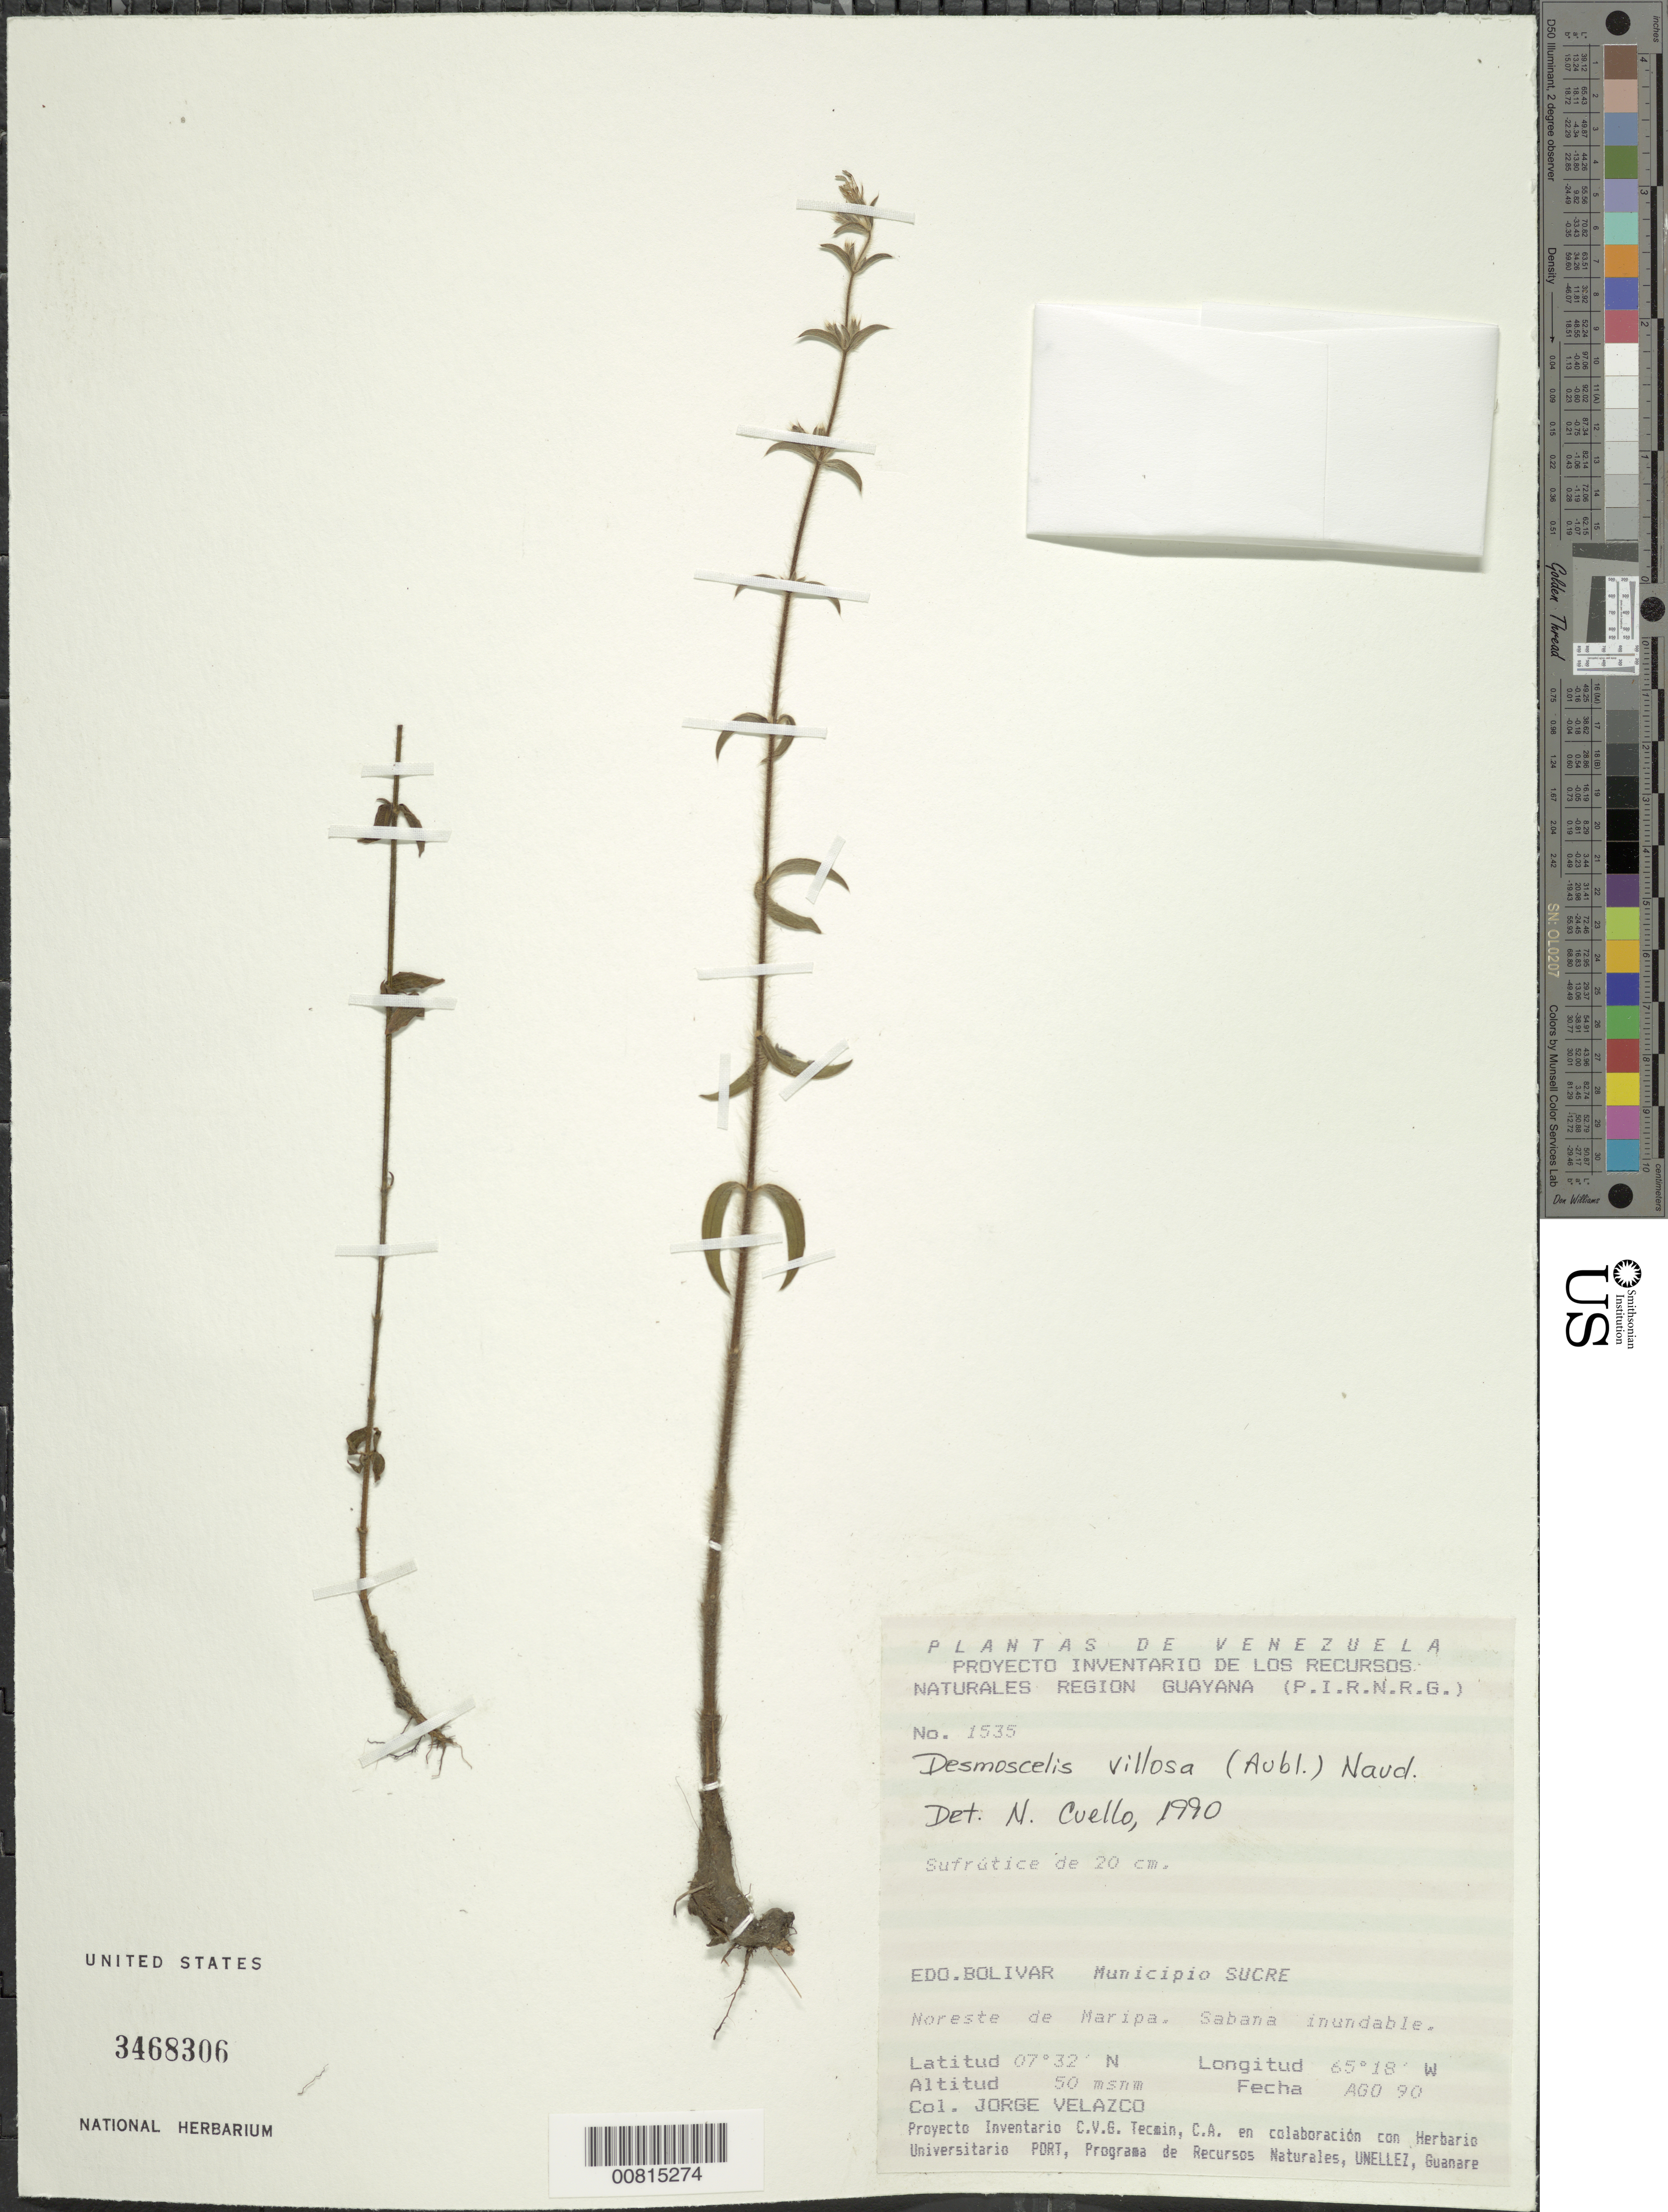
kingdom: Plantae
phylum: Tracheophyta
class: Magnoliopsida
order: Myrtales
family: Melastomataceae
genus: Desmoscelis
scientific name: Desmoscelis villosa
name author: (Aubl.) Naudin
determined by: Cuello, Nidia L.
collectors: J. Velazco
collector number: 1535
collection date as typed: Aug-90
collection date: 1990-08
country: Venezuela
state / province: Bolívar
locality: Mun. Sucre, NE de Maripa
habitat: Sabana inundable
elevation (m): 50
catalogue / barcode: US 3468306